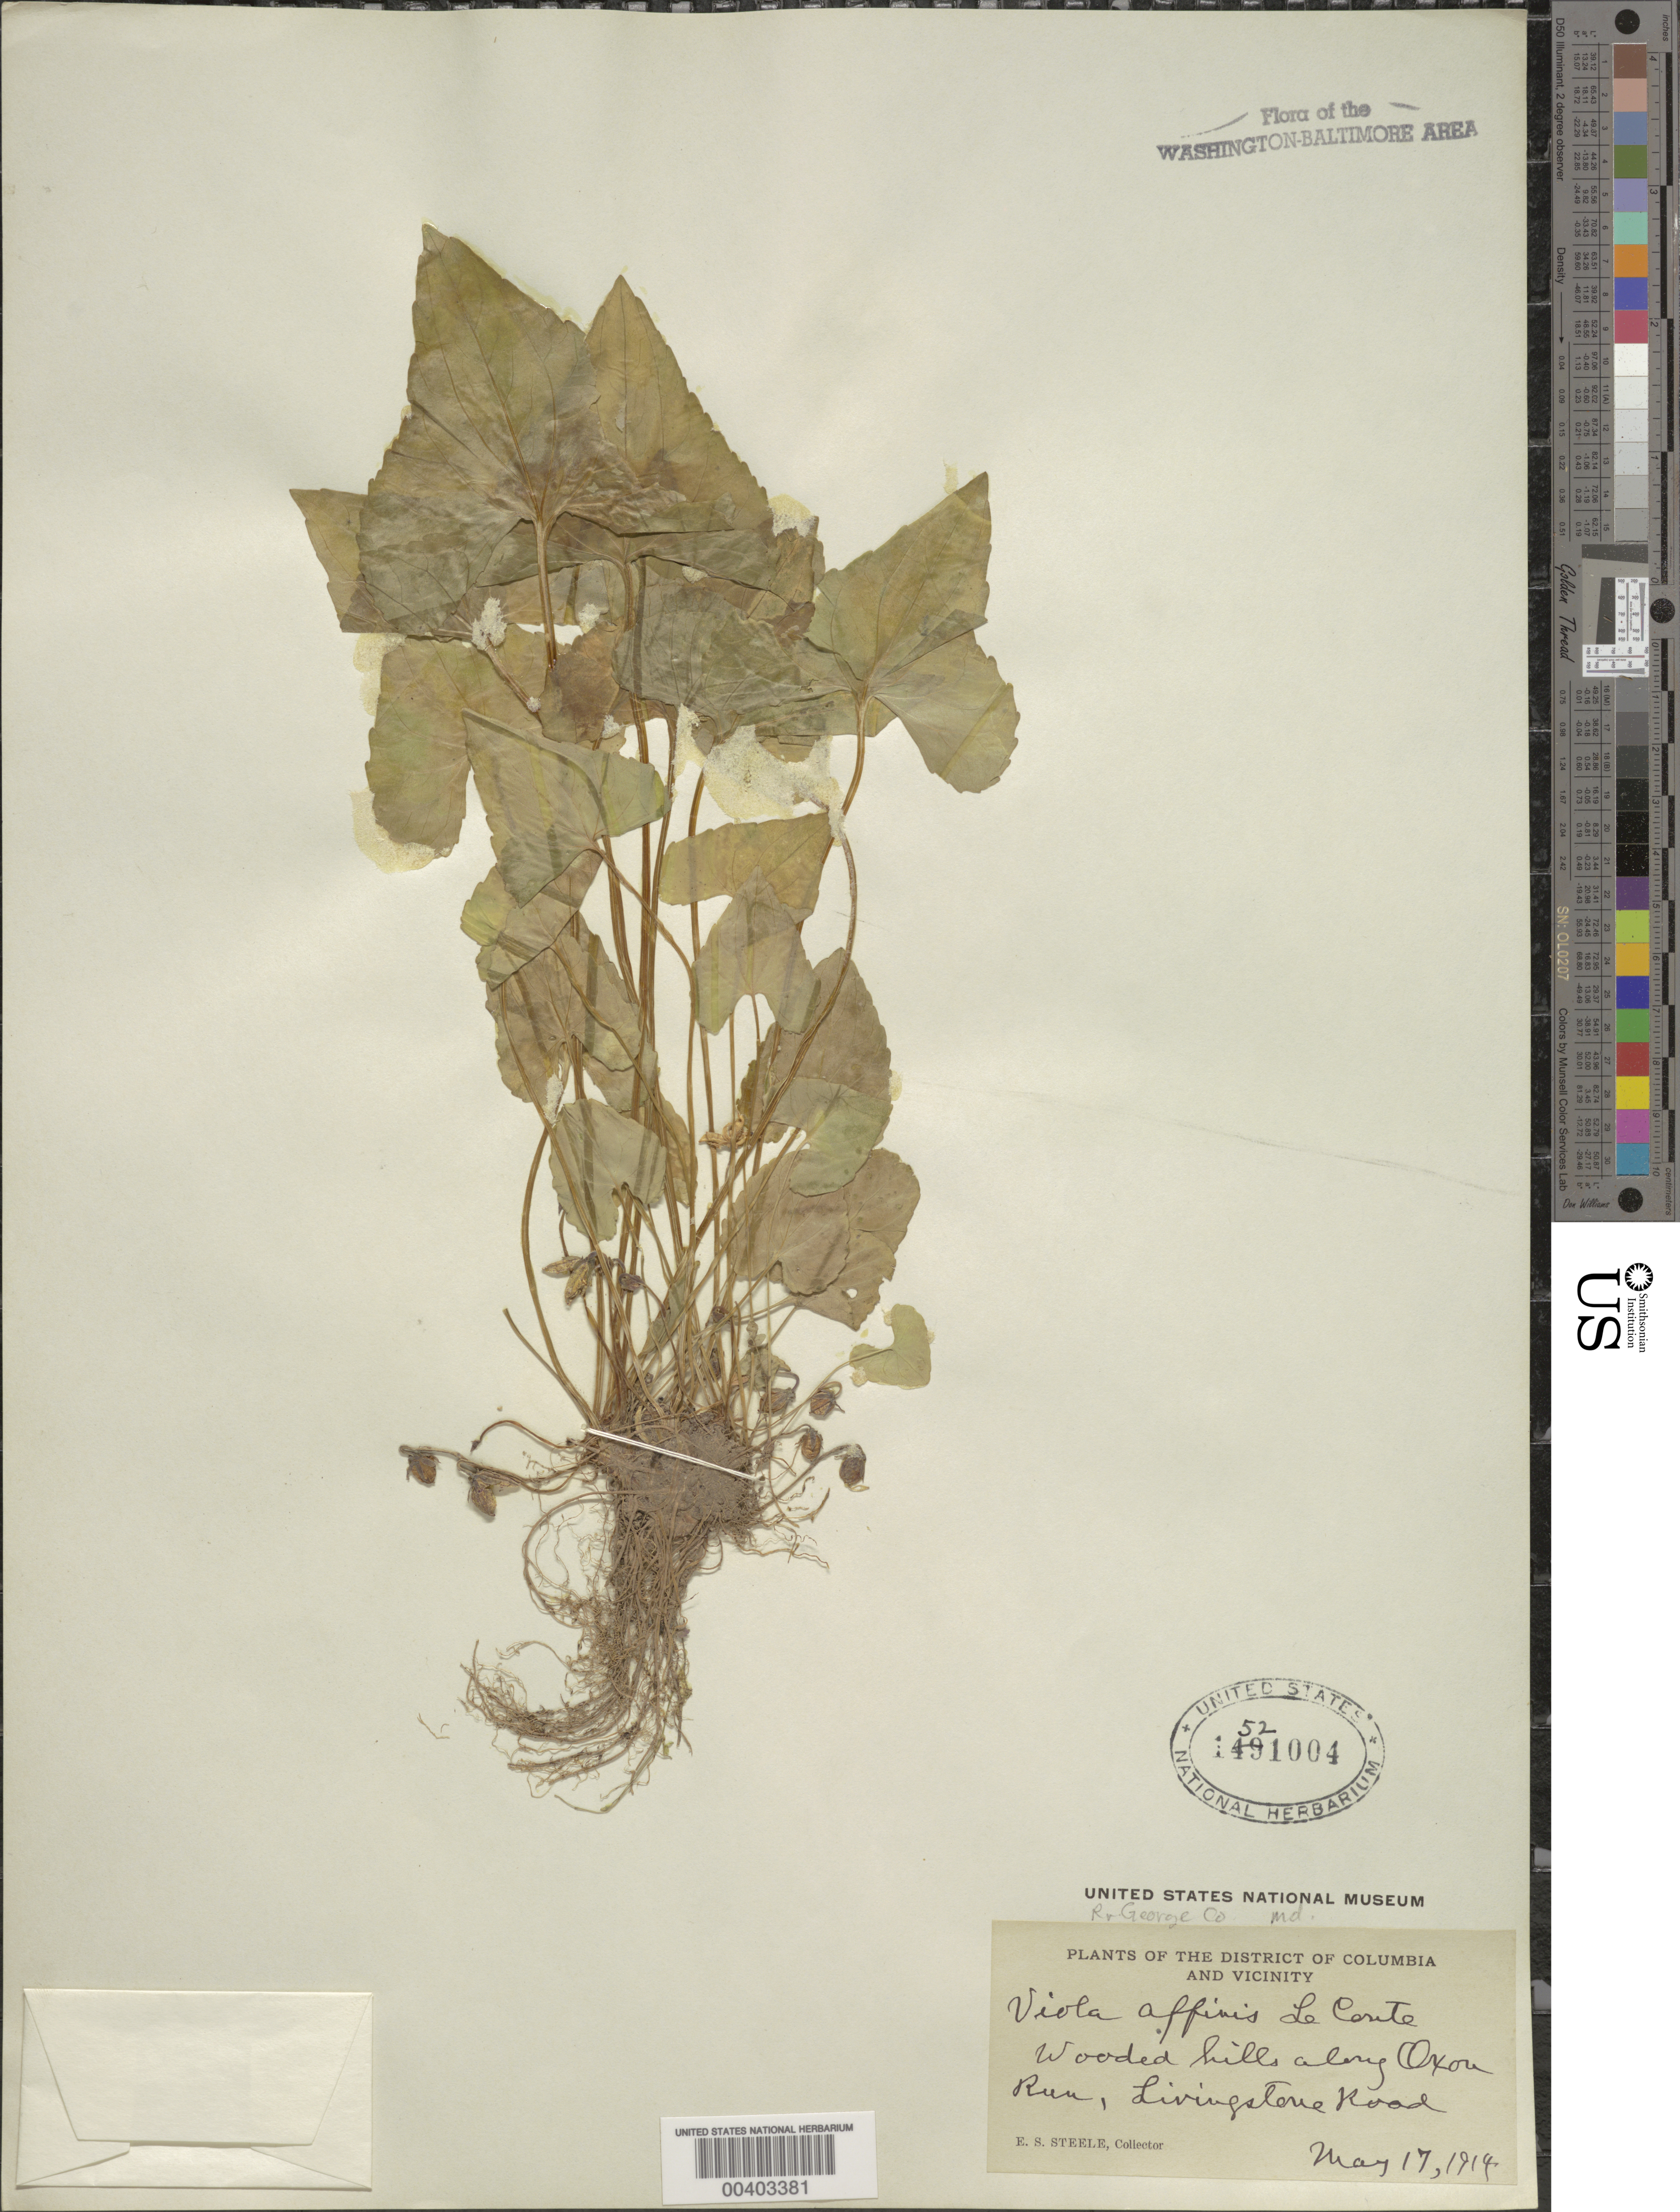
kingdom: Plantae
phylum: Tracheophyta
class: Magnoliopsida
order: Malpighiales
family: Violaceae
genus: Viola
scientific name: Viola sororia var. affinis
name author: (LeConte) McKinney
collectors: E. Steele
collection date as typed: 17 May 1914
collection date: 1914-05-17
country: United States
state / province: Maryland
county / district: Prince George's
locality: Along Oxon Run, Livingstone Rd.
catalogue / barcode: US 1521004